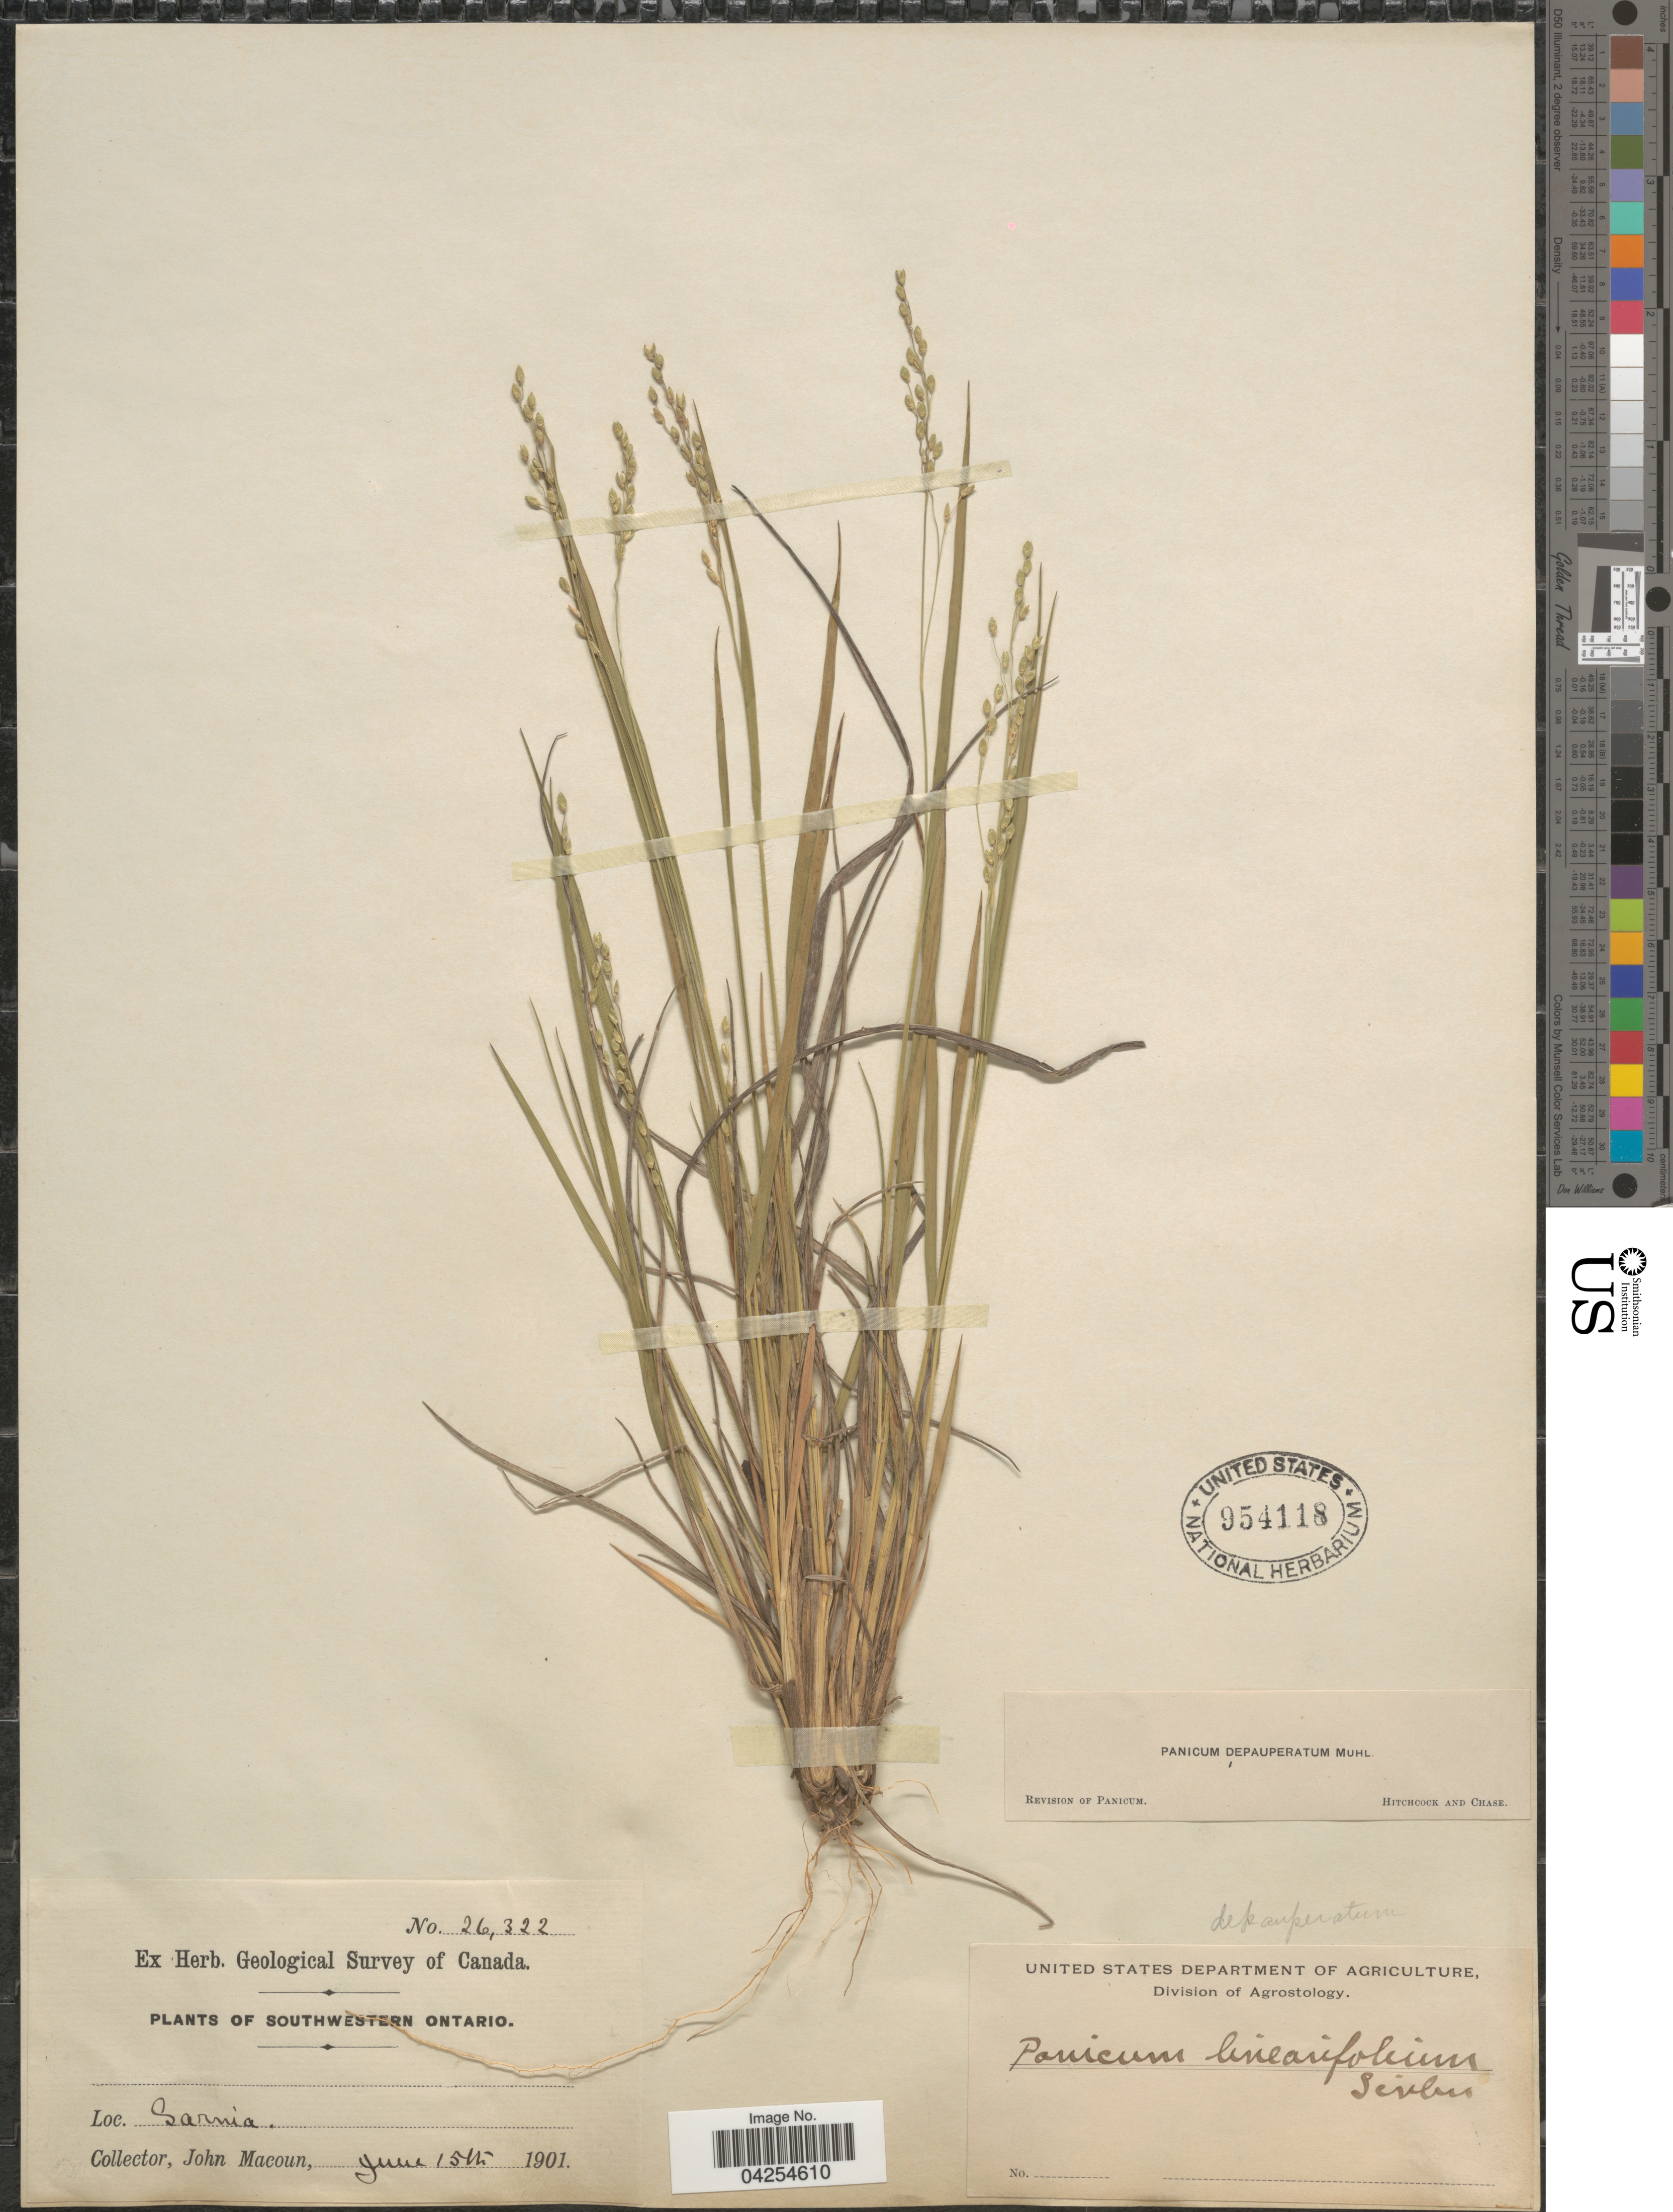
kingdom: Plantae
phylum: Tracheophyta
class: Liliopsida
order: Poales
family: Poaceae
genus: Dichanthelium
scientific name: Dichanthelium depauperatum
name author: (Muhl.) Gould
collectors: J. Macoun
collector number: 26322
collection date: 1901-06-15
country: Canada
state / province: Ontario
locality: Geological Survey of Canada. Southwestern Ontario. Garnia.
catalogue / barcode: US 954118